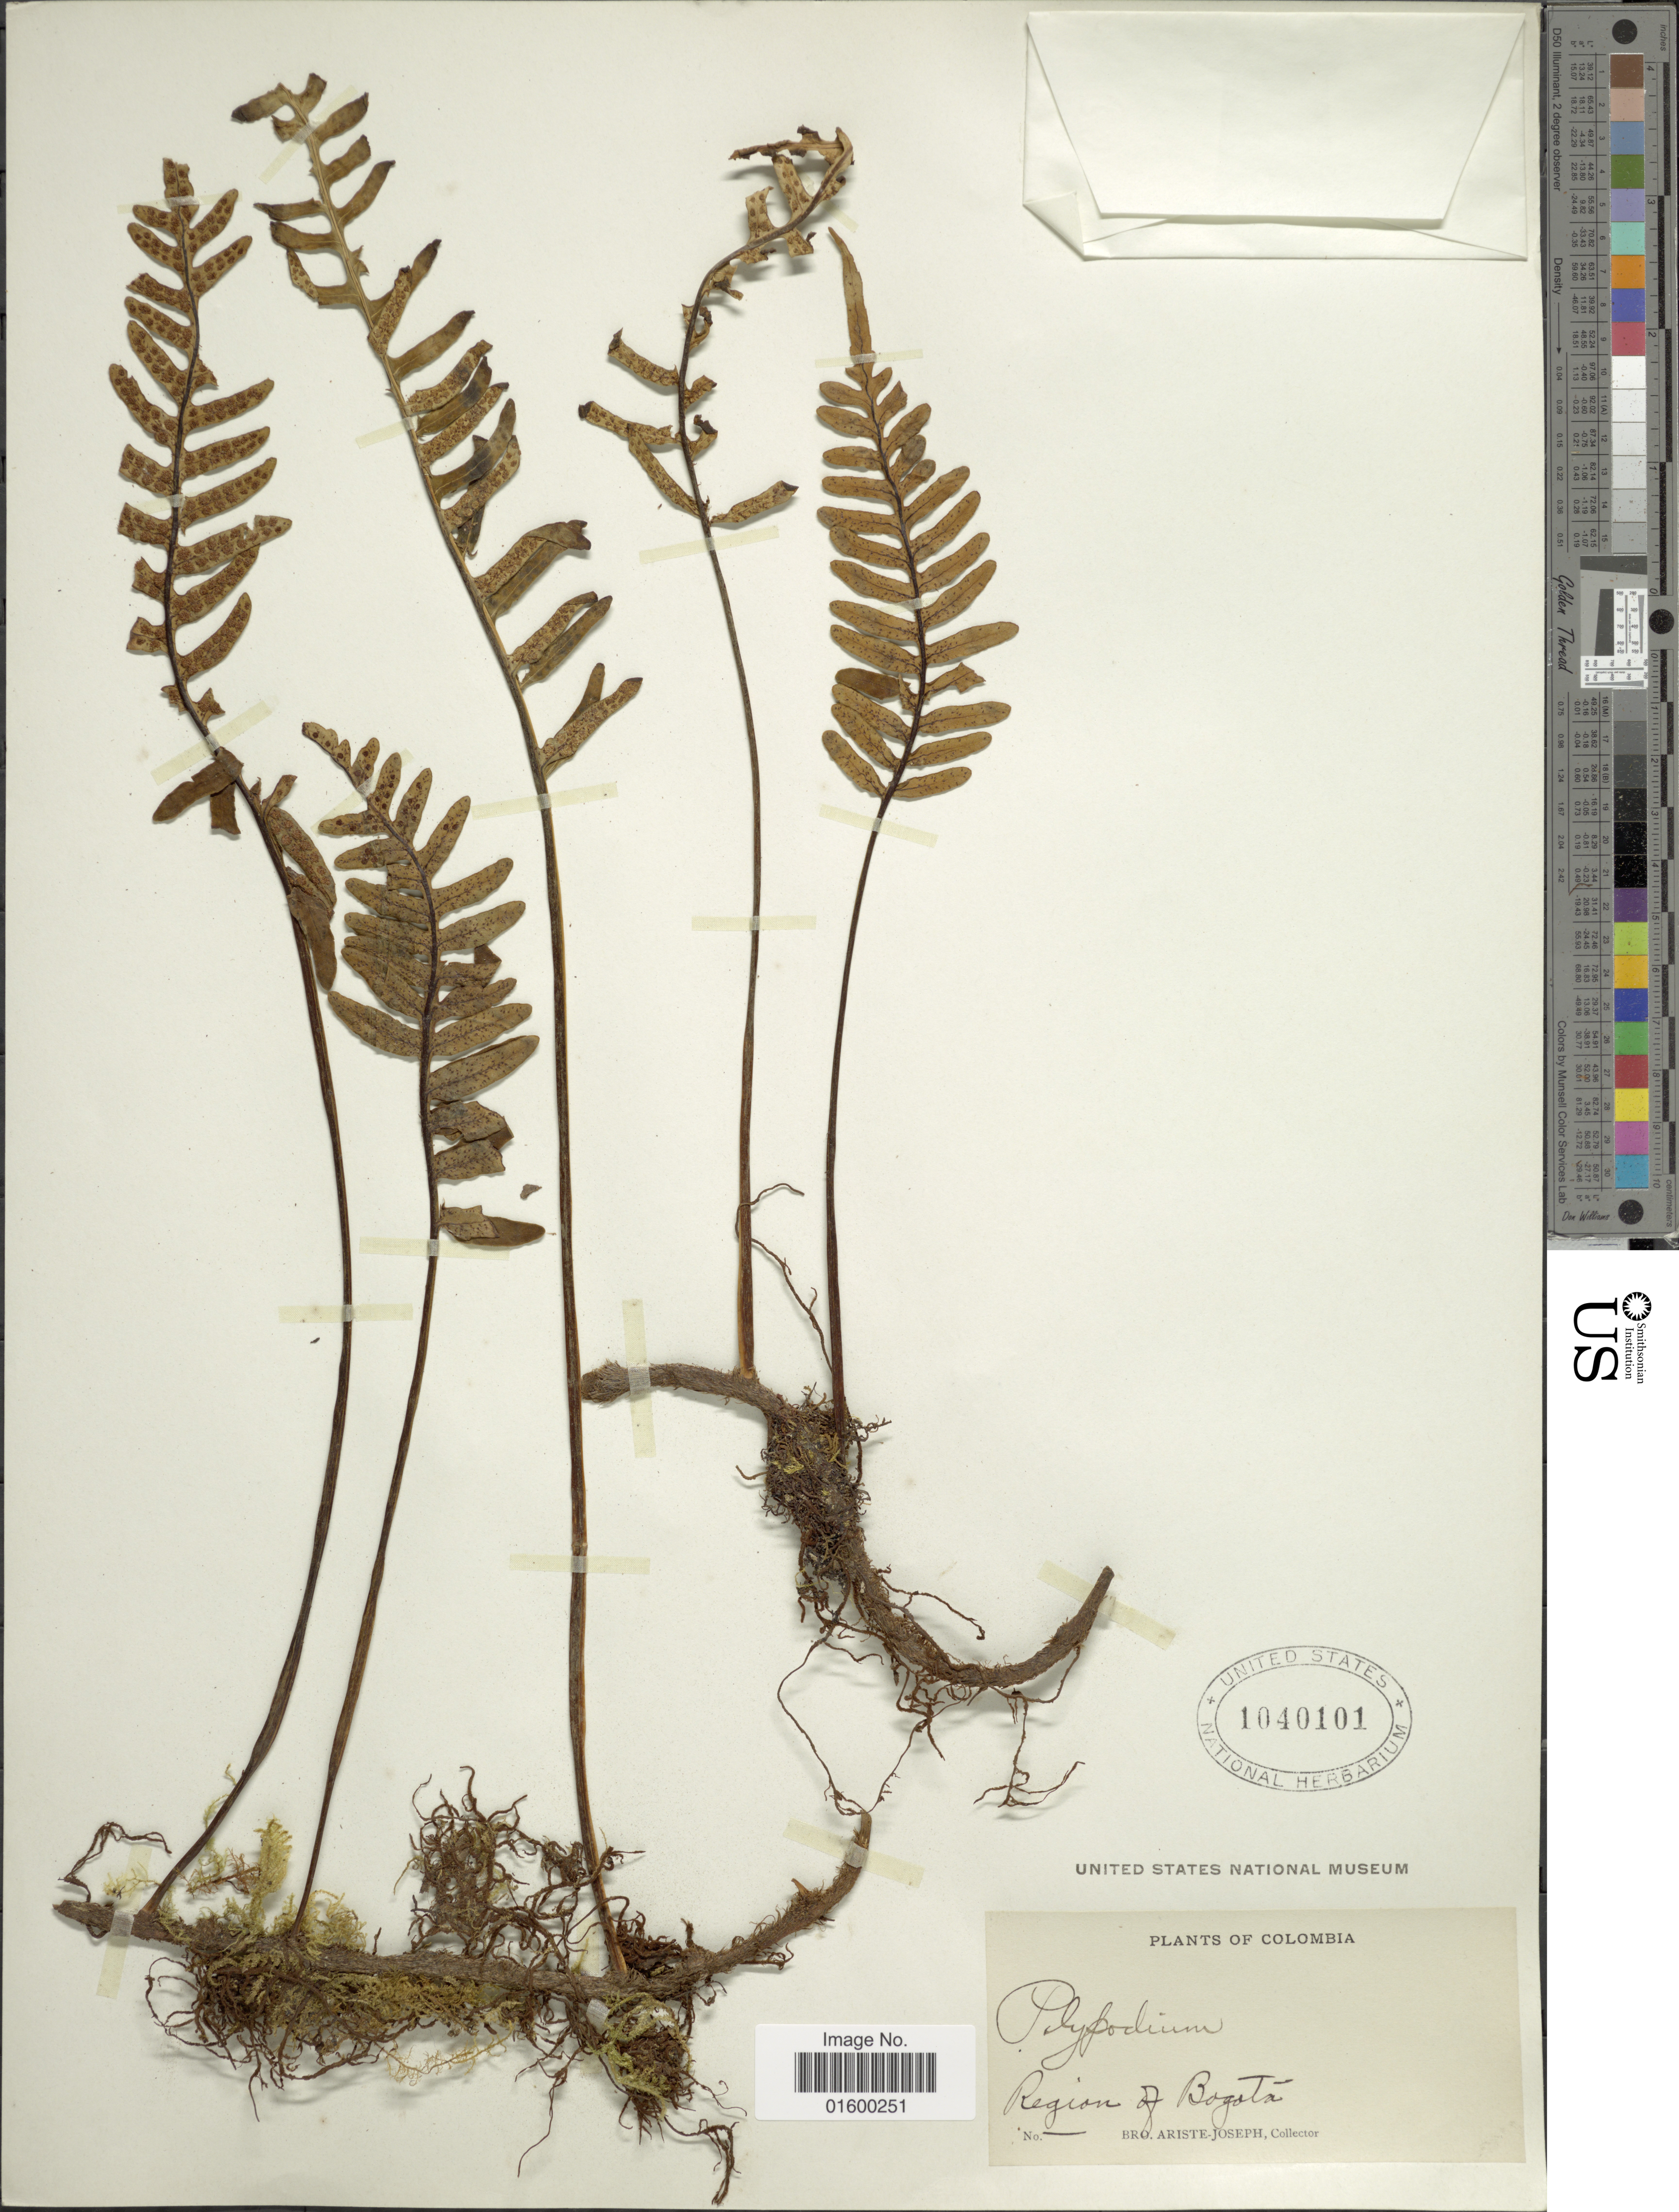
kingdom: Plantae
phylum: Tracheophyta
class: Polypodiopsida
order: Polypodiales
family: Polypodiaceae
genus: Pleopeltis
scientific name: Pleopeltis sp.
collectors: Bro. Ariste-Joseph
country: Colombia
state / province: Bogota D.C.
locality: Region of Bogota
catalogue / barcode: US 1040101